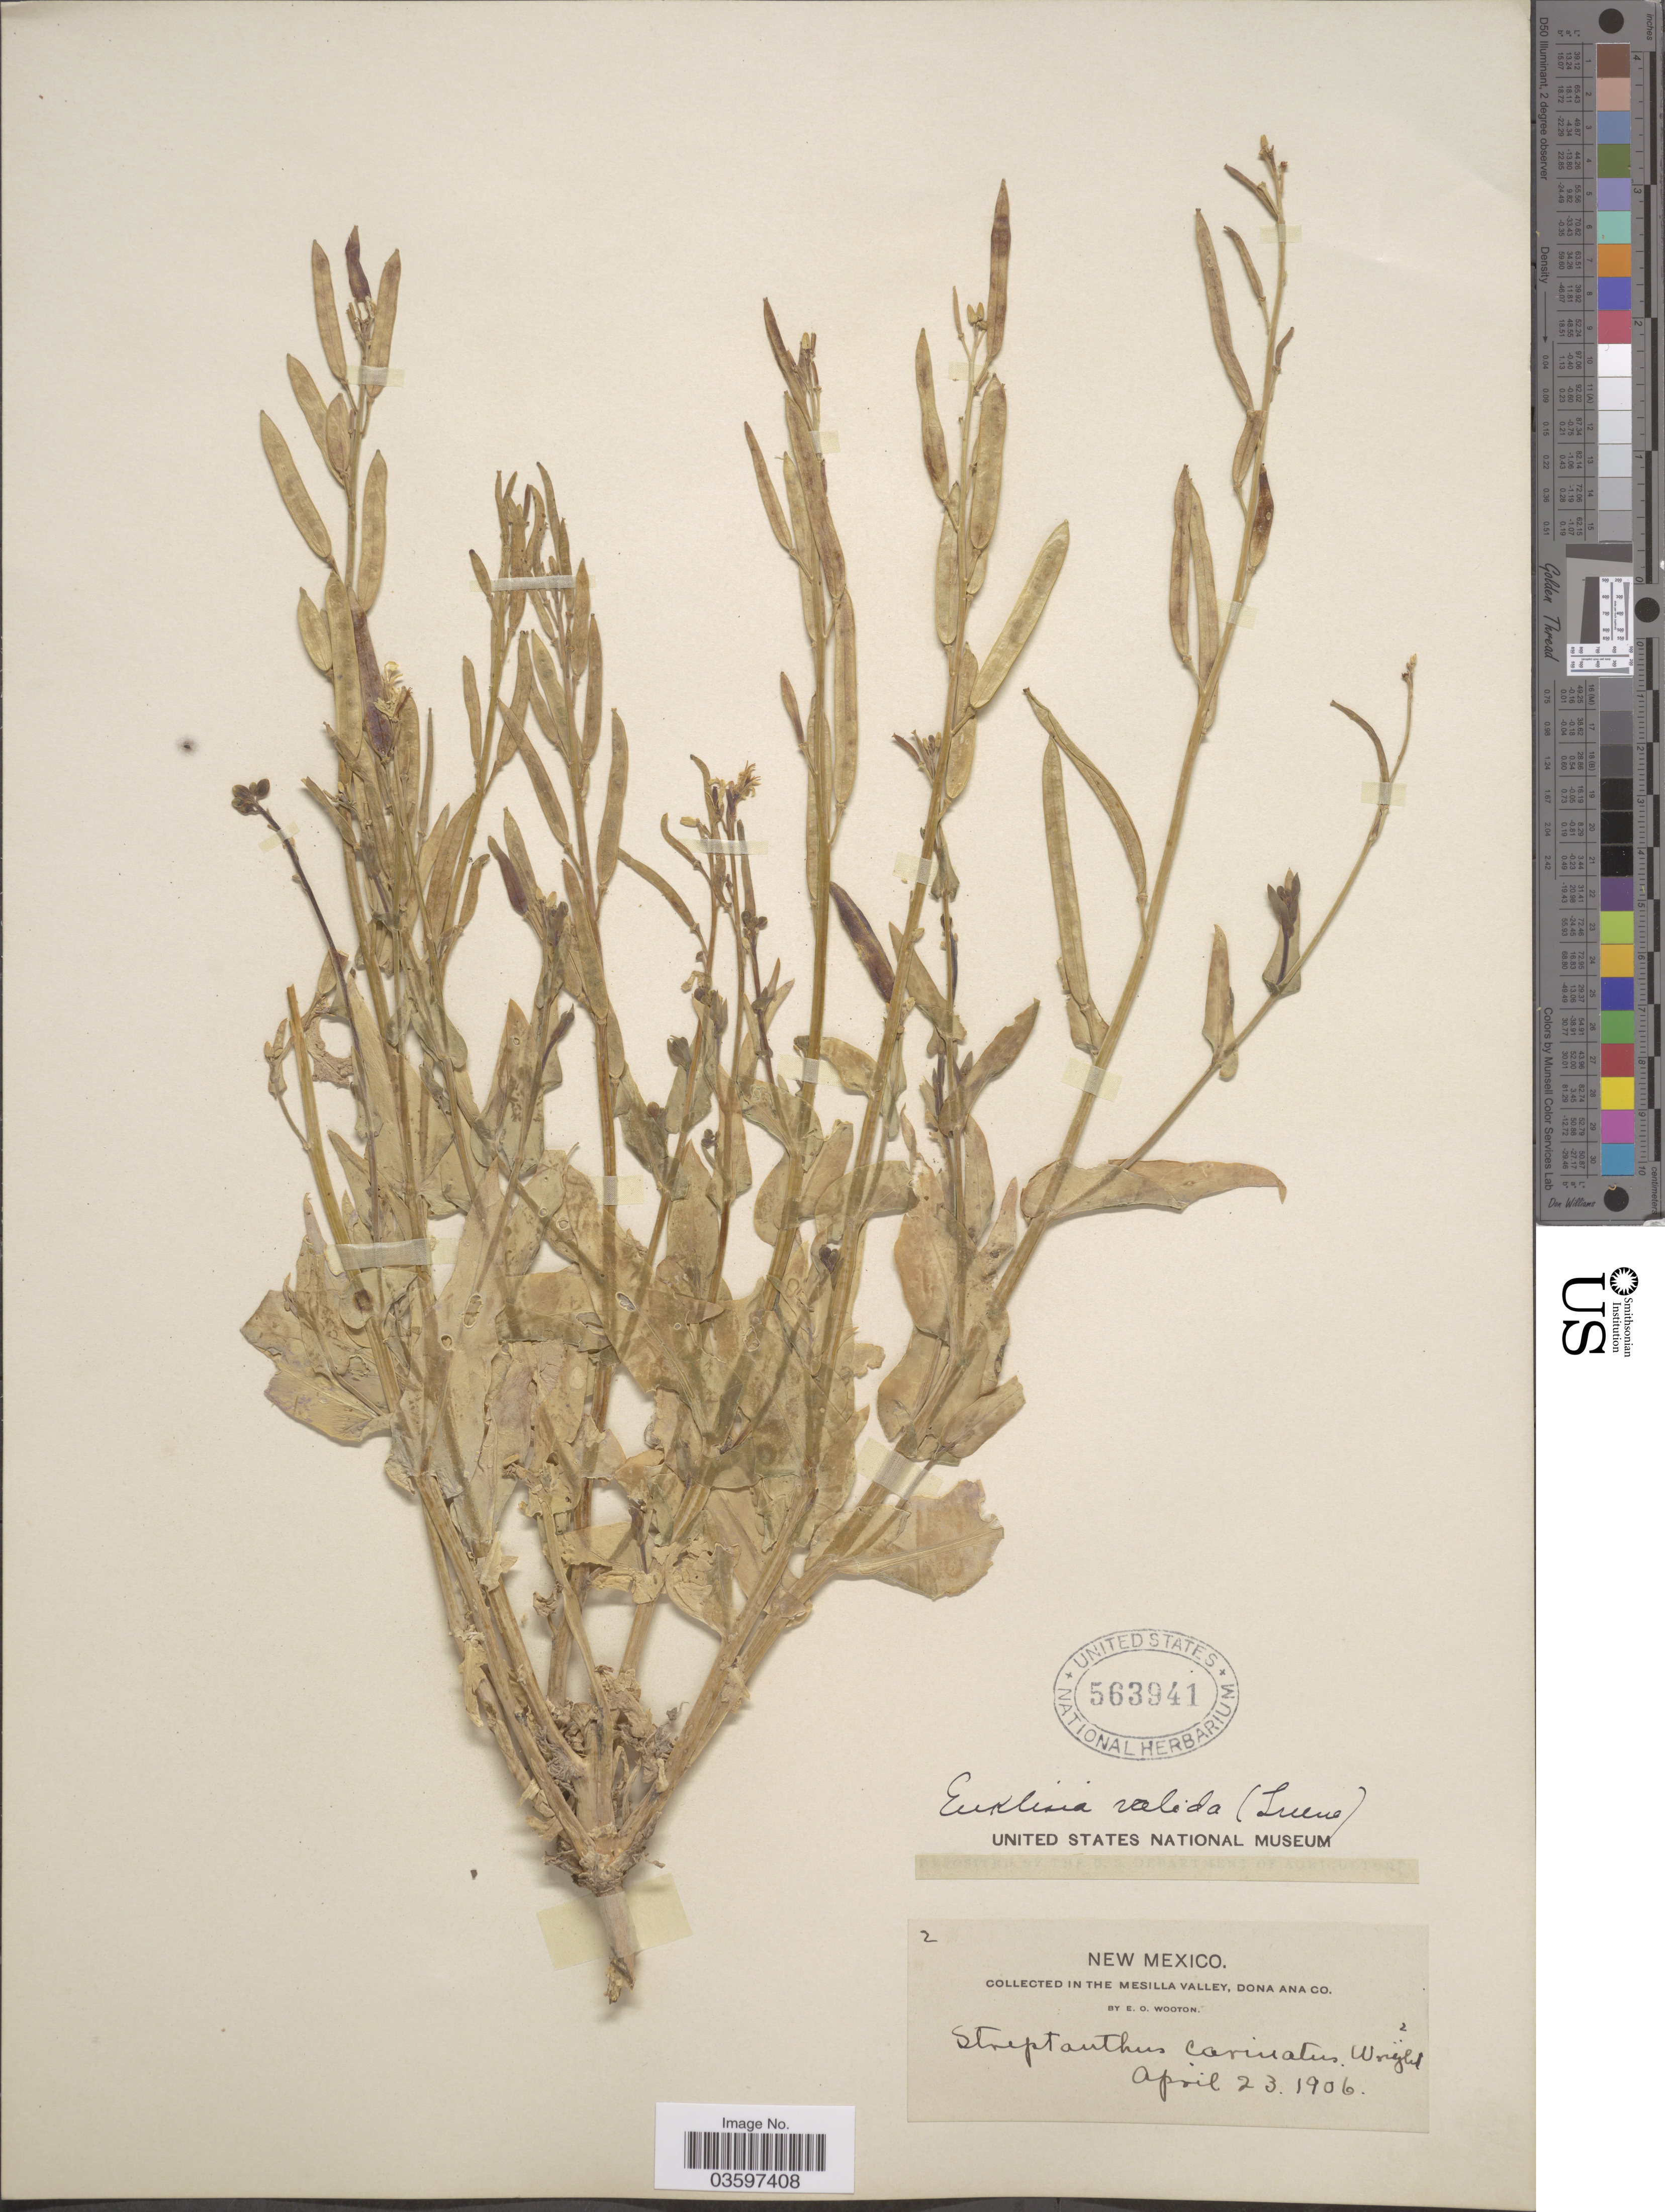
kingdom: Plantae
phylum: Tracheophyta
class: Magnoliopsida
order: Brassicales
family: Brassicaceae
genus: Streptanthus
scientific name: Streptanthus carinatus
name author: C. Wright ex A. Gray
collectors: E. O. Wooton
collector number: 2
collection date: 1906-04-23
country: United States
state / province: New Mexico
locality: In The Mesilla Valley, Dona Ana Co.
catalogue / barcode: US 563941